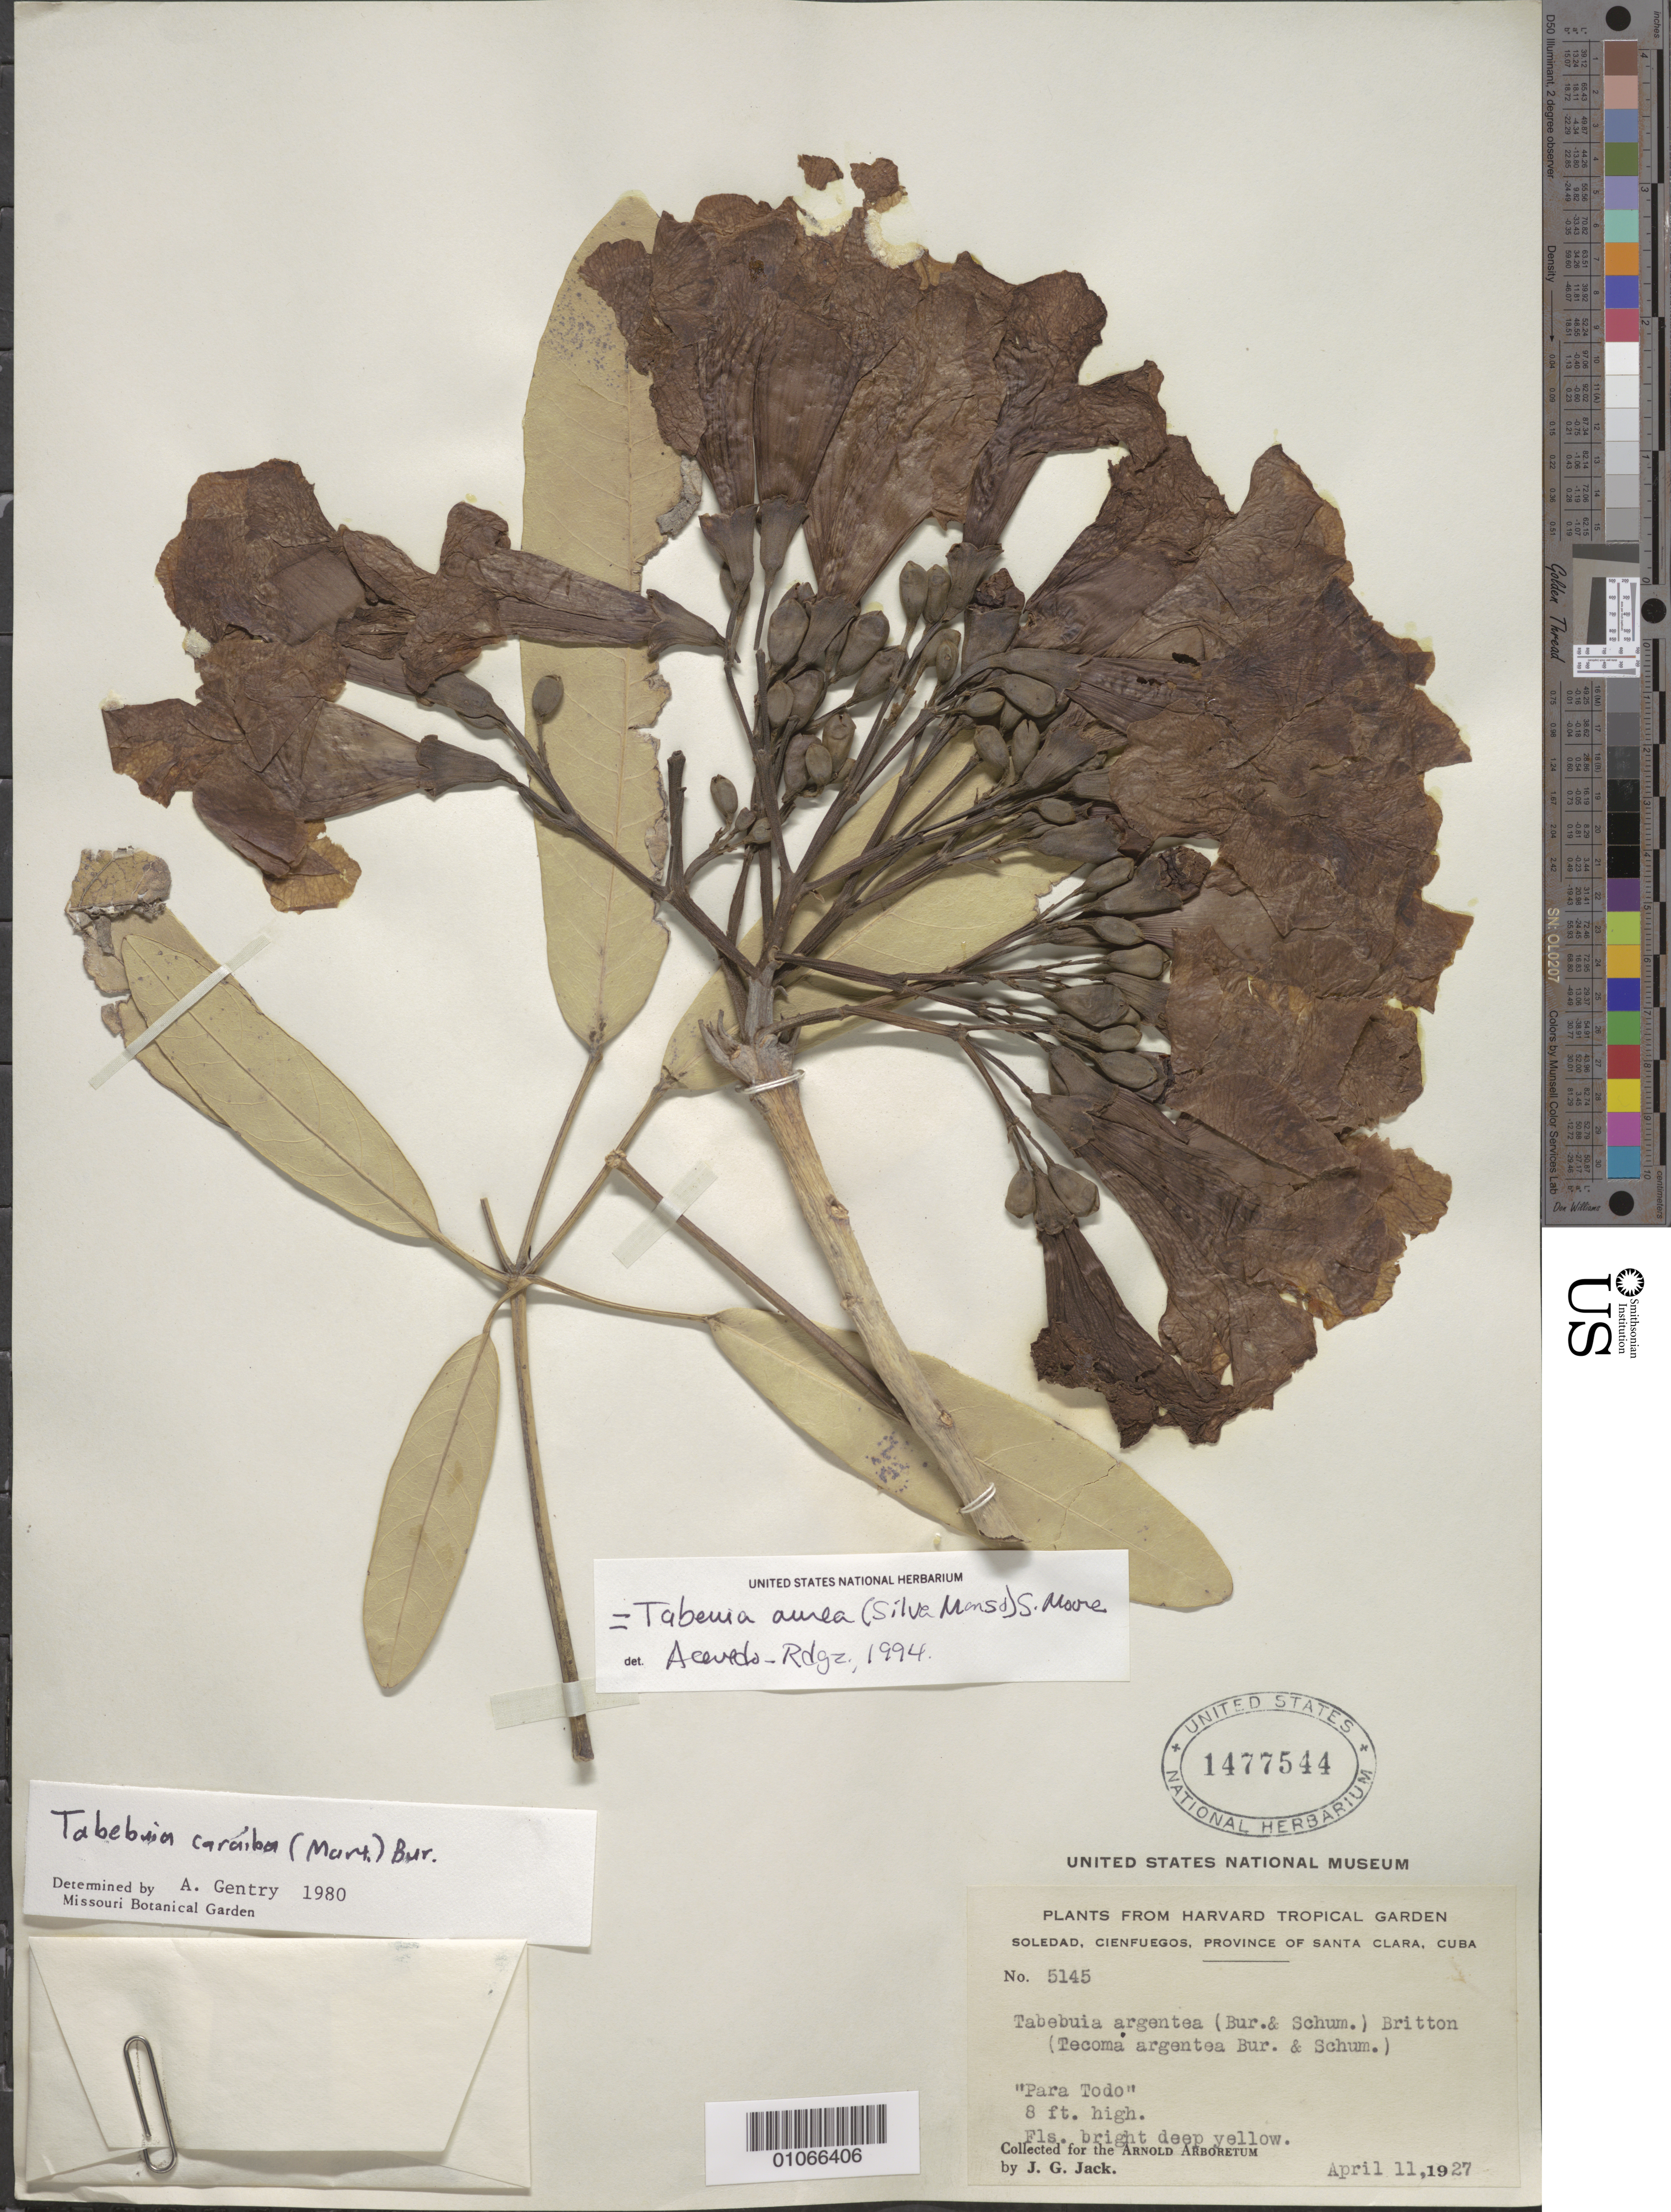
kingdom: Plantae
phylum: Tracheophyta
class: Magnoliopsida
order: Lamiales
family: Bignoniaceae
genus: Tabebuia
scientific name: Tabebuia aurea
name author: (Silva Manso) Benth. & Hook. f. ex S. Moore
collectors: J. G. Jack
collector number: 5145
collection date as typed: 11 Apr 1927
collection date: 1927-04-11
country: Cuba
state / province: Cienfuegos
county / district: Santa Clara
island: Cuba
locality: Soledad, Cienfuegos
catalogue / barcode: US 1477544